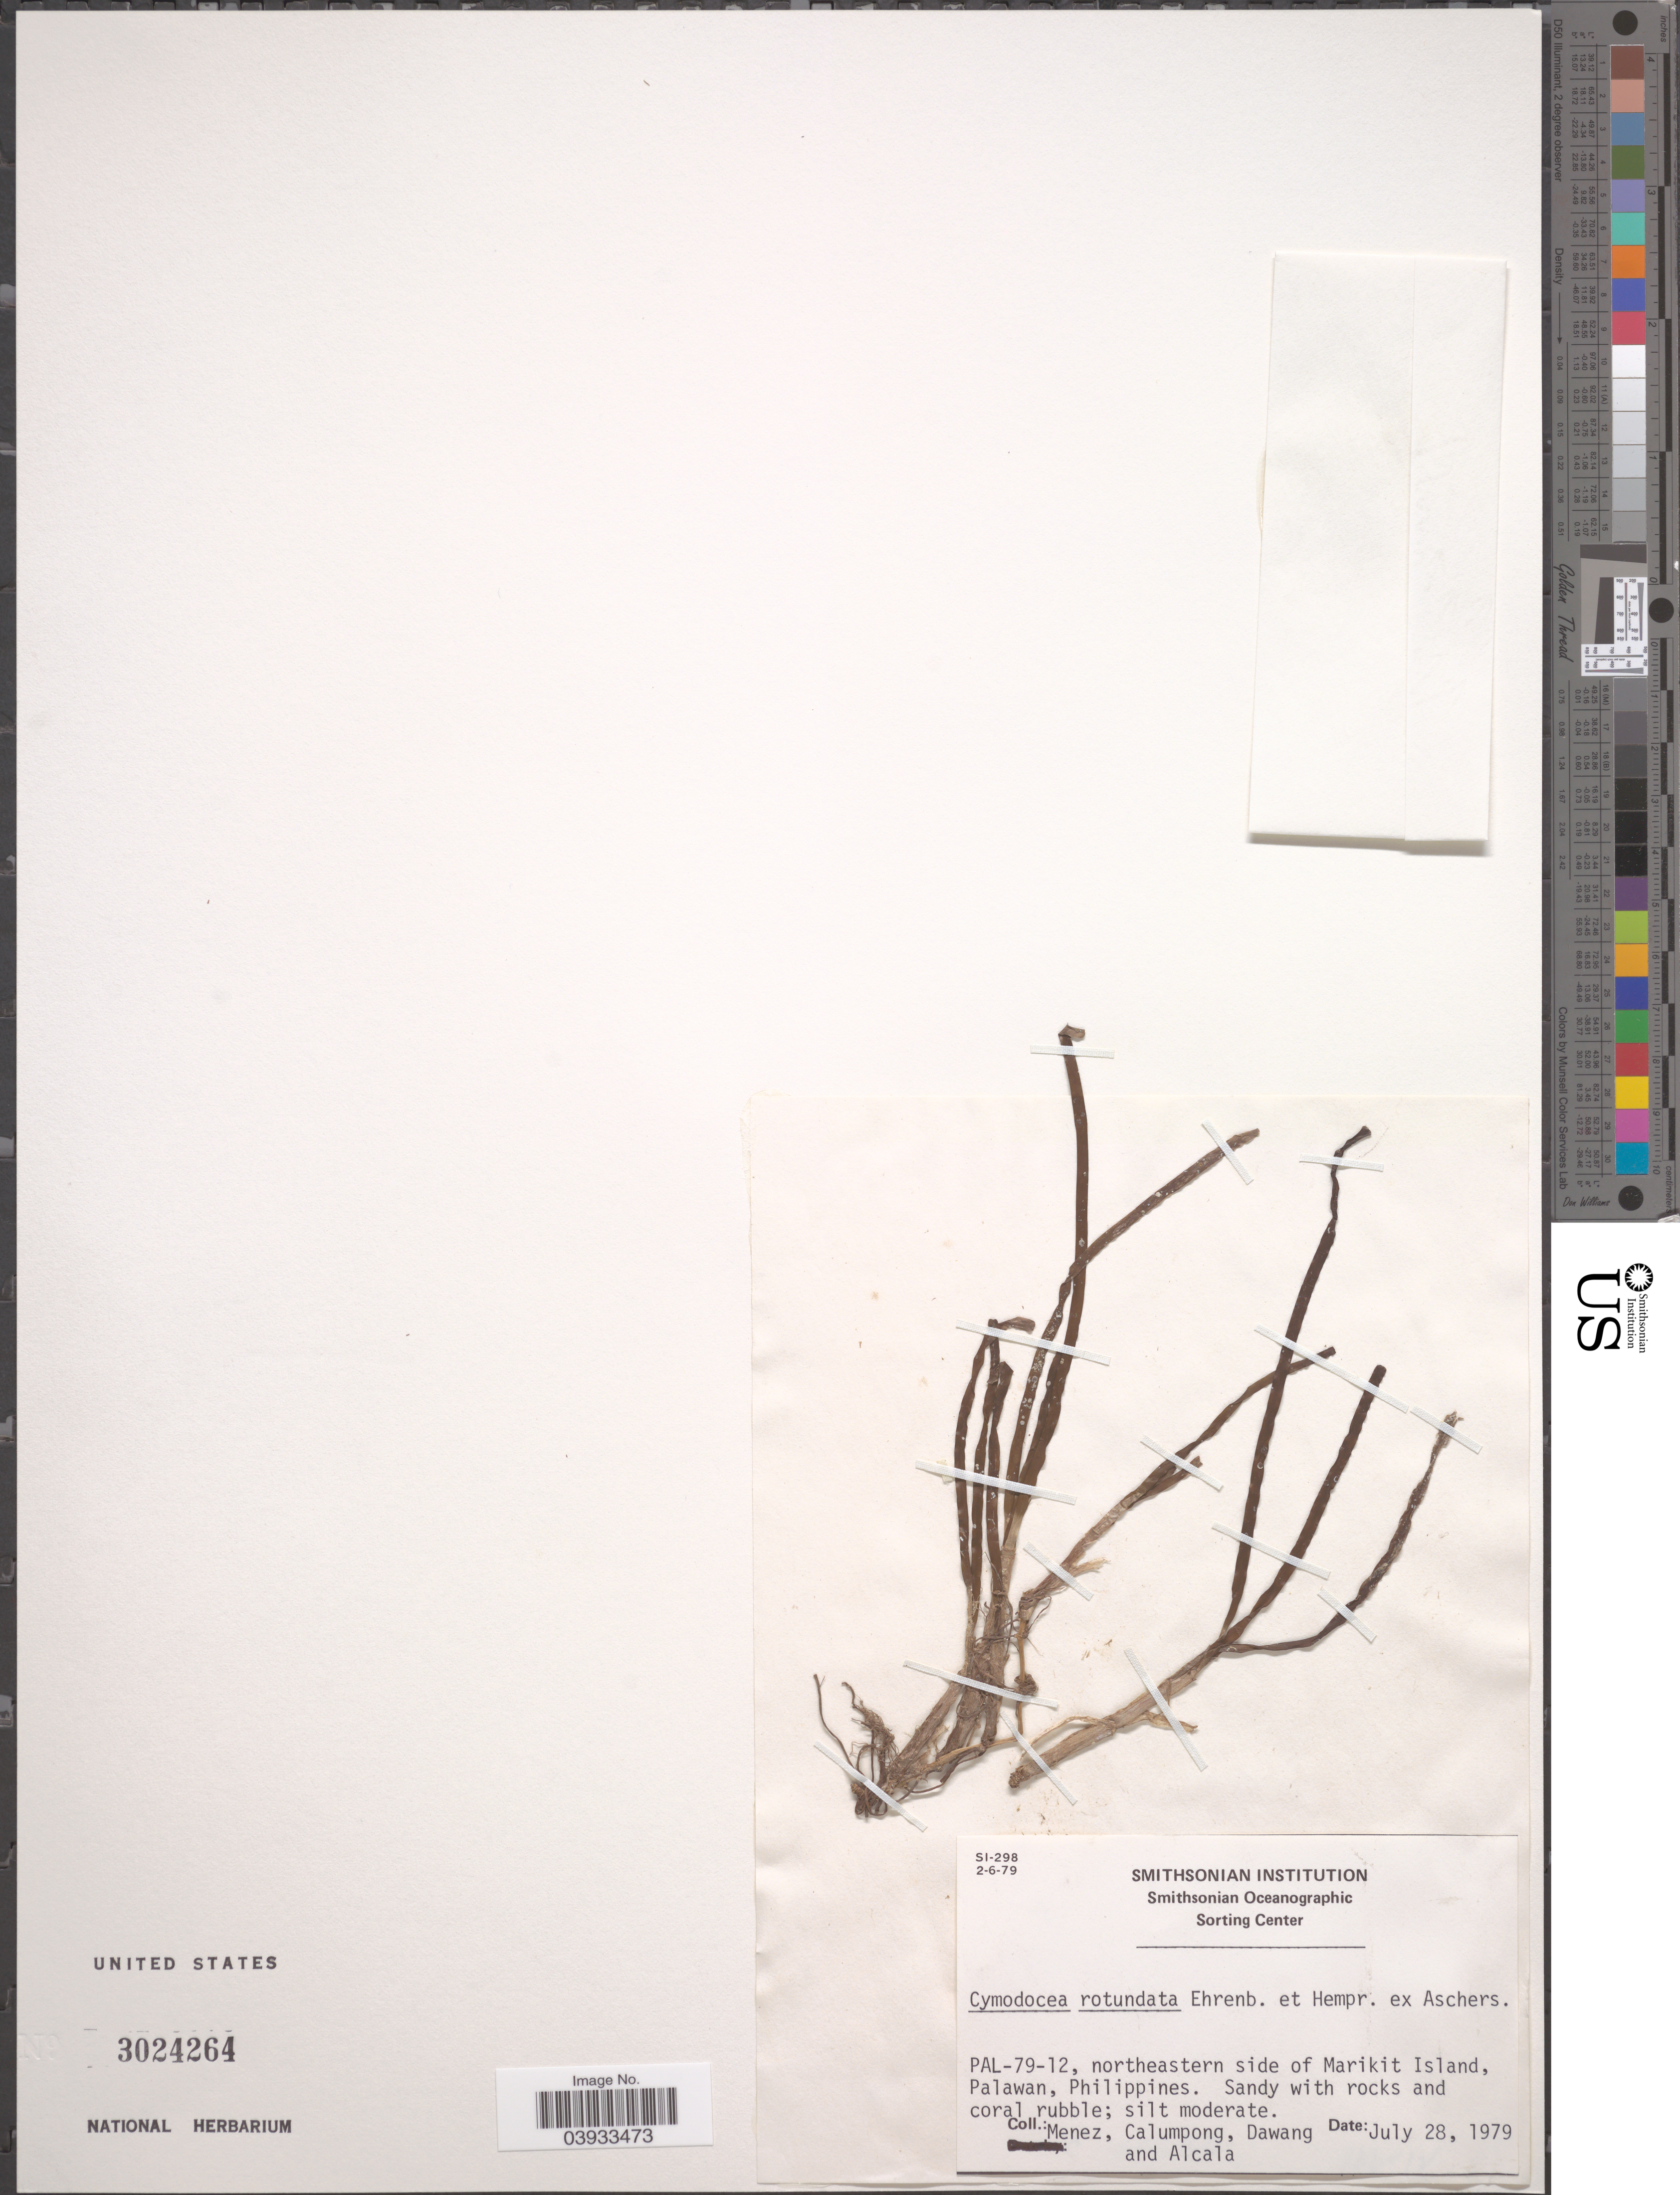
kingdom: Plantae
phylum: Tracheophyta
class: Liliopsida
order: Alismatales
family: Cymodoceaceae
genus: Cymodocea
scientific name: Cymodocea rotundata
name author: Asch. & Schweinf.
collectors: Menez, Calumpong, Dawang & Alcala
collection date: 1979-07-28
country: Philippines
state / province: Mimaropa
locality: PAL-79-12, northeastern side of Marikit Island, Palawan.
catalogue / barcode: US 3024264